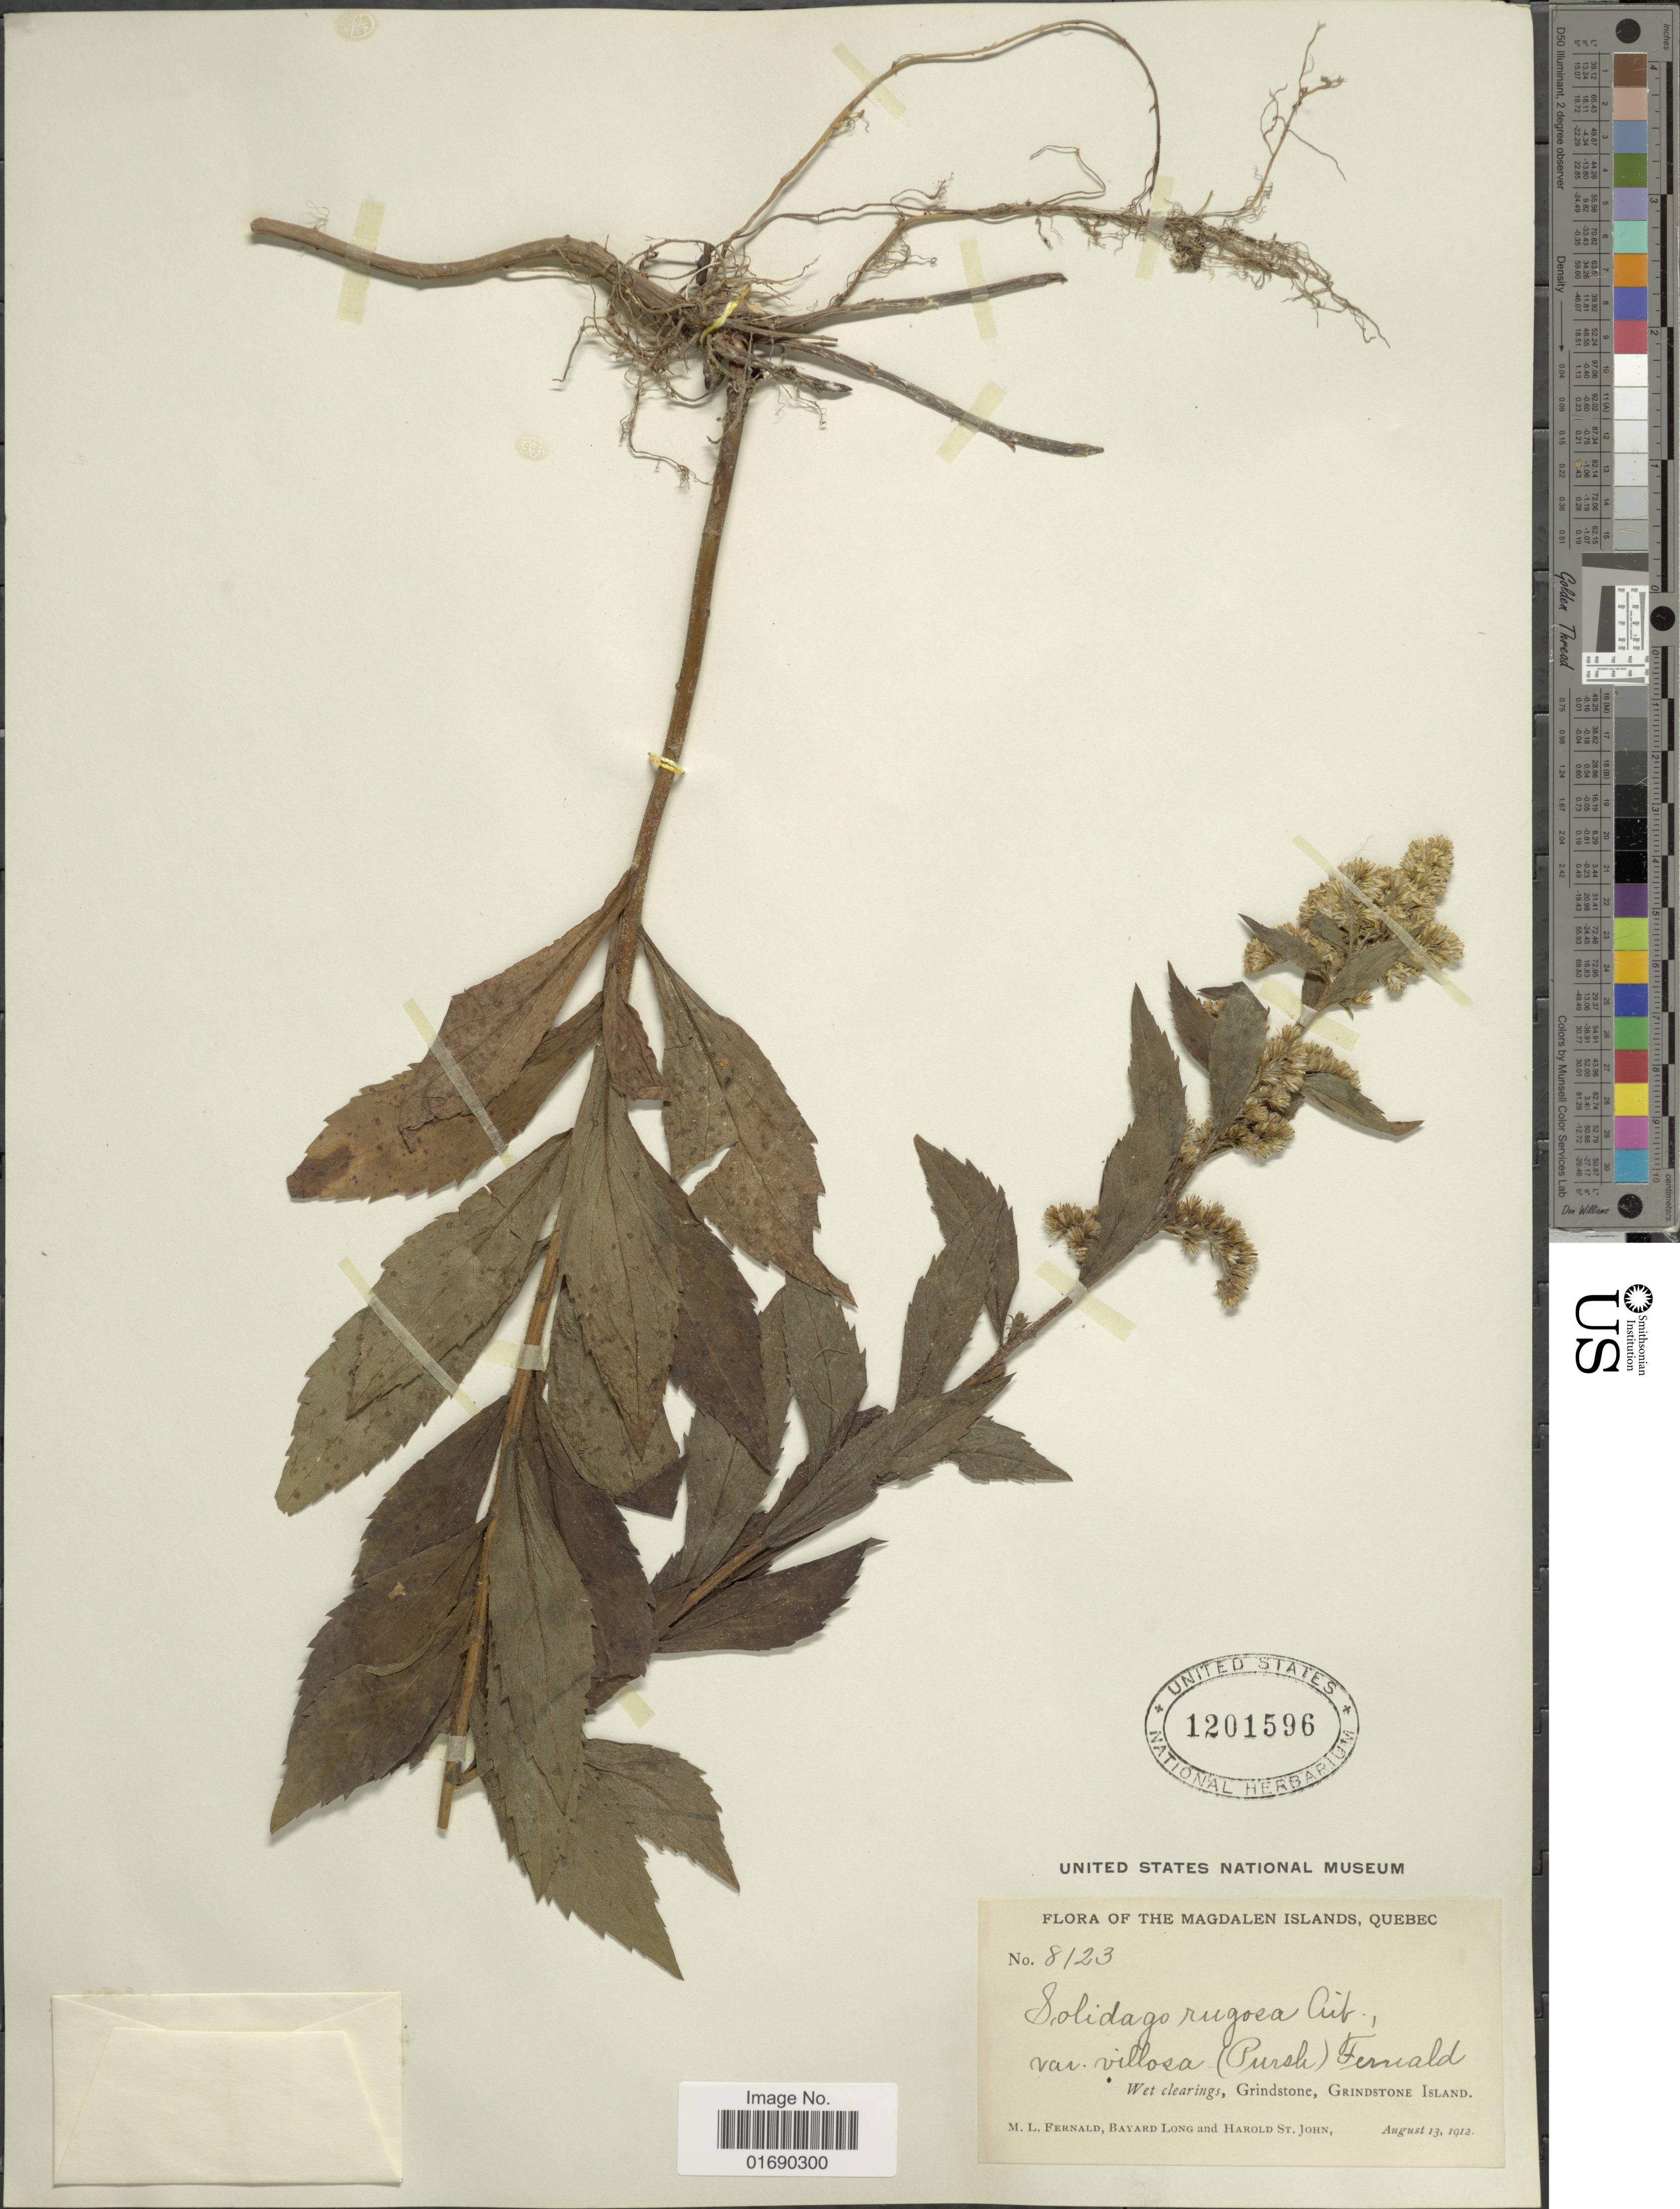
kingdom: Plantae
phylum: Tracheophyta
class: Magnoliopsida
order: Asterales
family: Asteraceae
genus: Solidago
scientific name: Solidago rugosa var. villosa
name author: Mill.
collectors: M. L. Fernald, B. Long & H. St. John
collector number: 8123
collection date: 1912-08-13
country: Canada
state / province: Quebec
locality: The Magdalen Islands, Wet clearings, Grindstone, Grindstone Island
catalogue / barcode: US 1201596